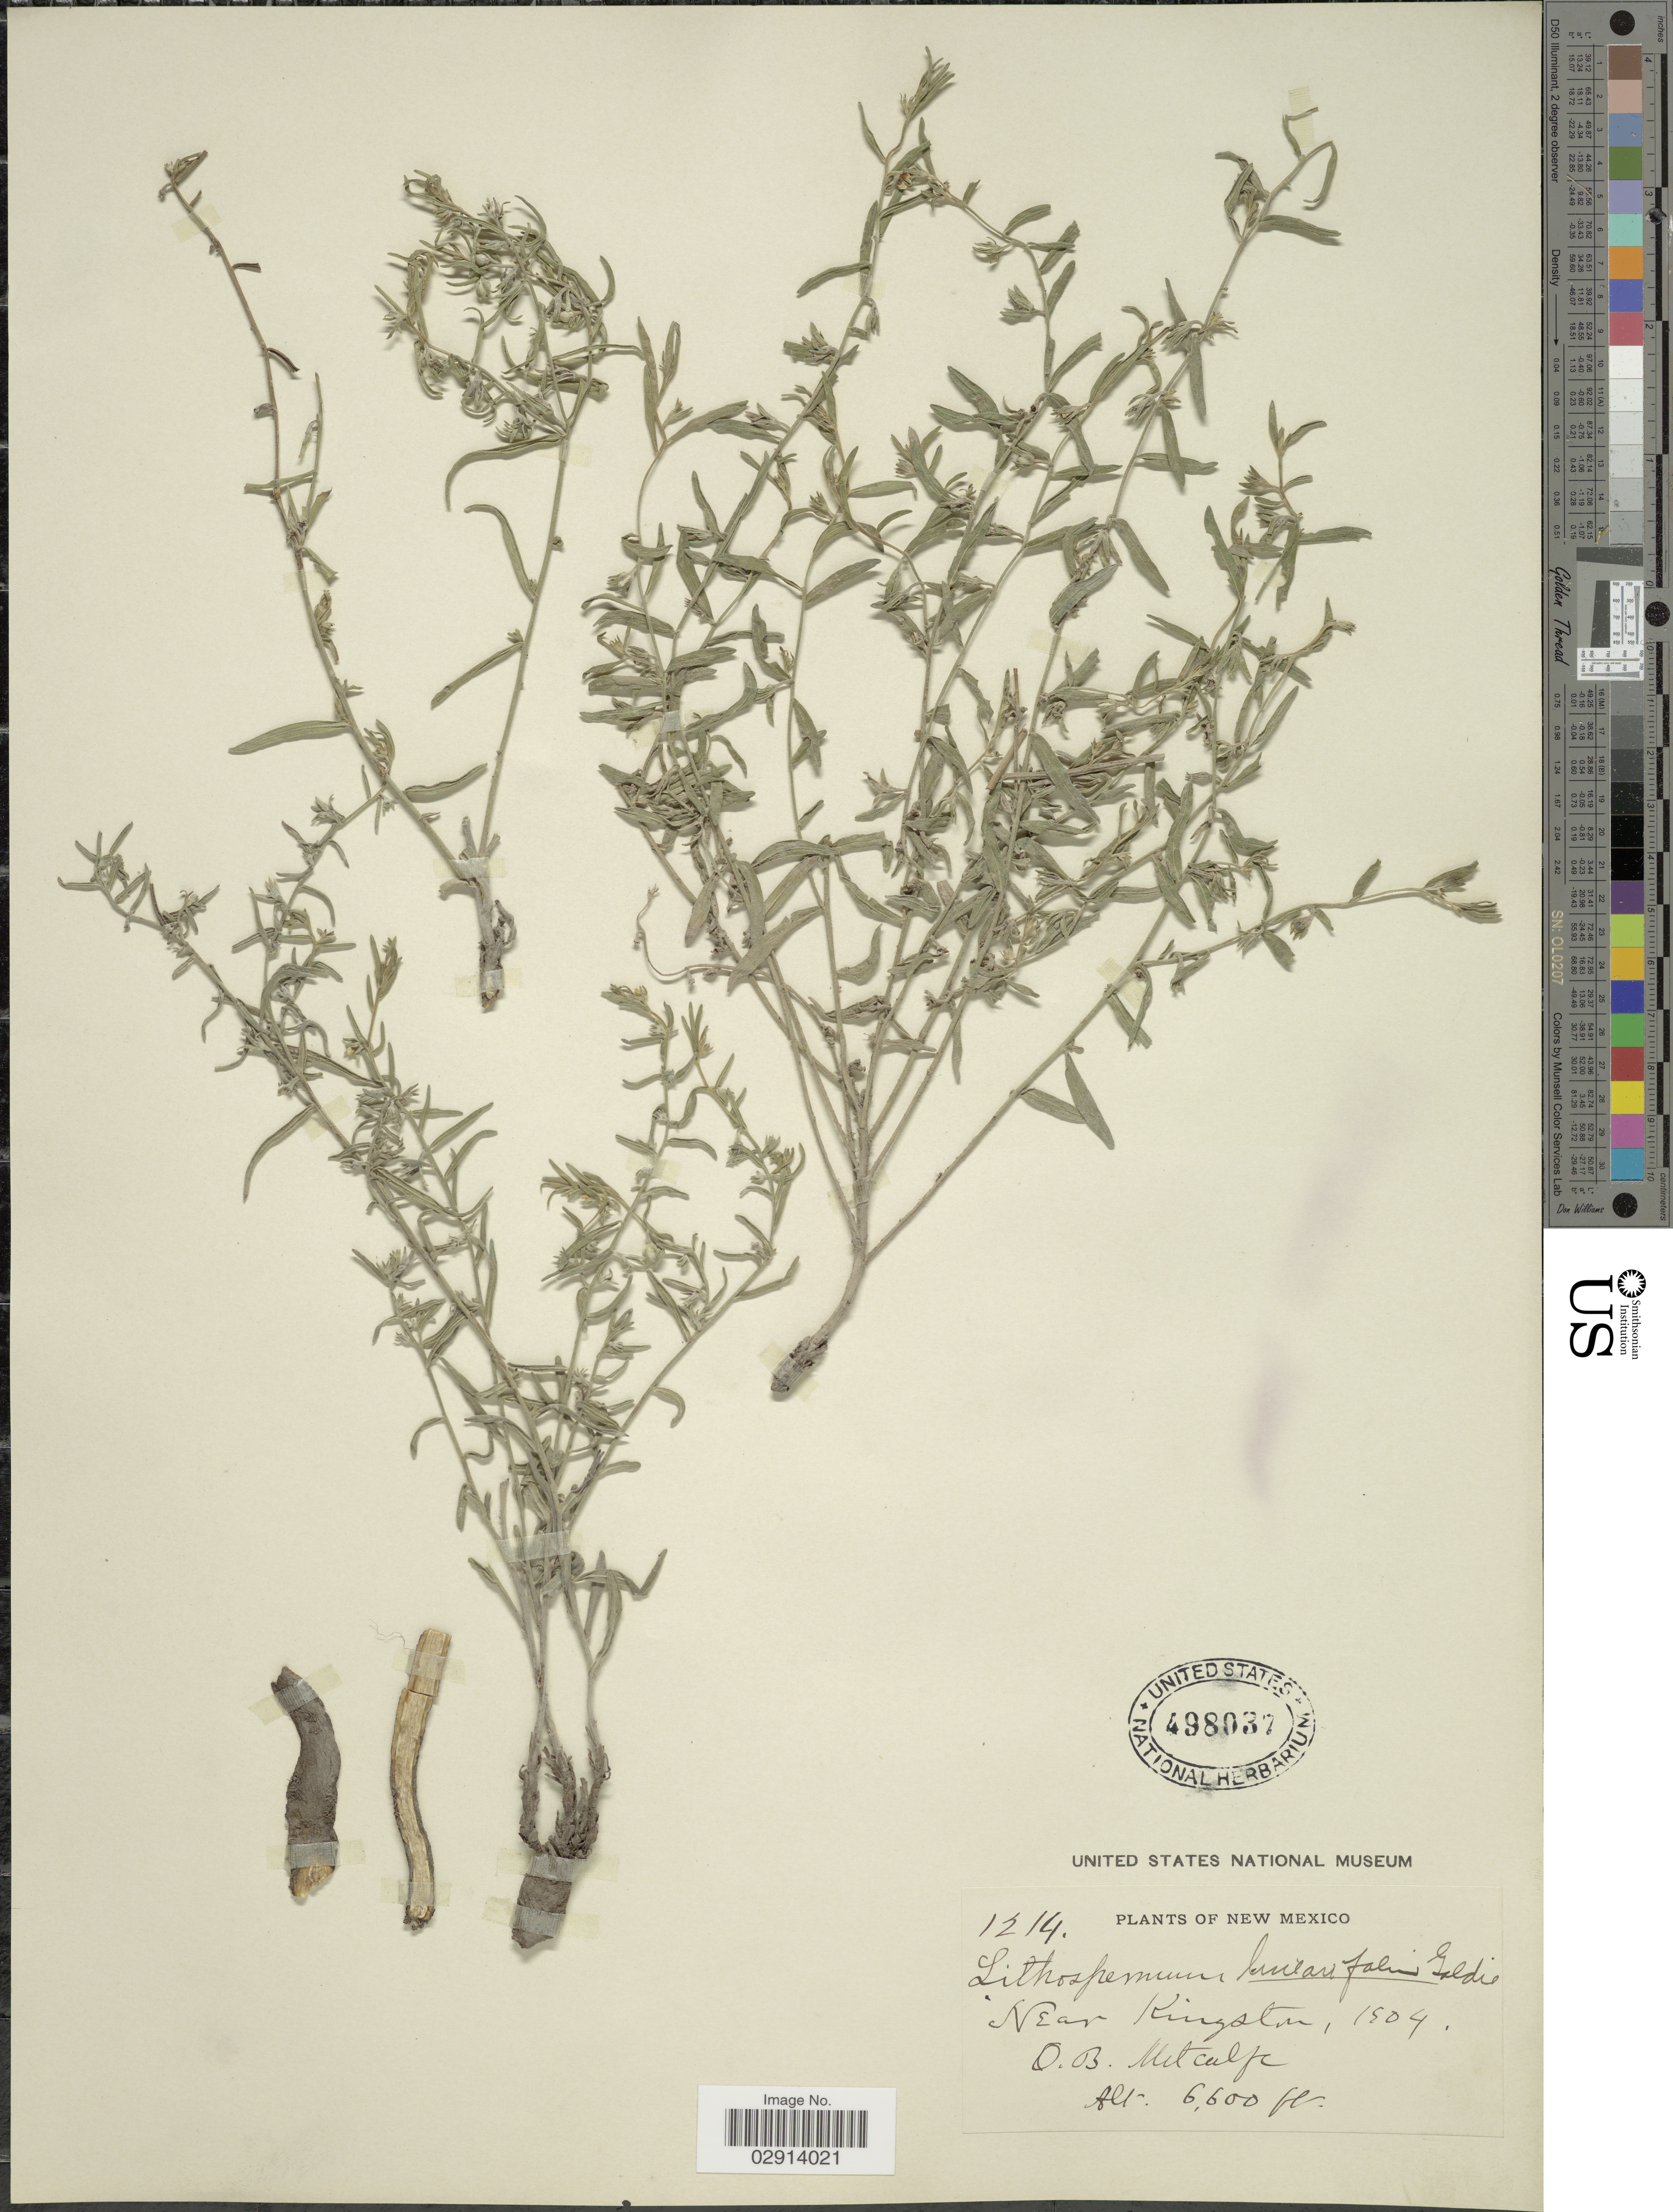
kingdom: Plantae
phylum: Tracheophyta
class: Magnoliopsida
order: Boraginales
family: Boraginaceae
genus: Lithospermum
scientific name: Lithospermum incisum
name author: Lehm.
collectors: O. B. Metcalfe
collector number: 1214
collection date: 1904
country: United States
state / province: New Mexico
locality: Near Kingston.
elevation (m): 2012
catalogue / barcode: US 498037